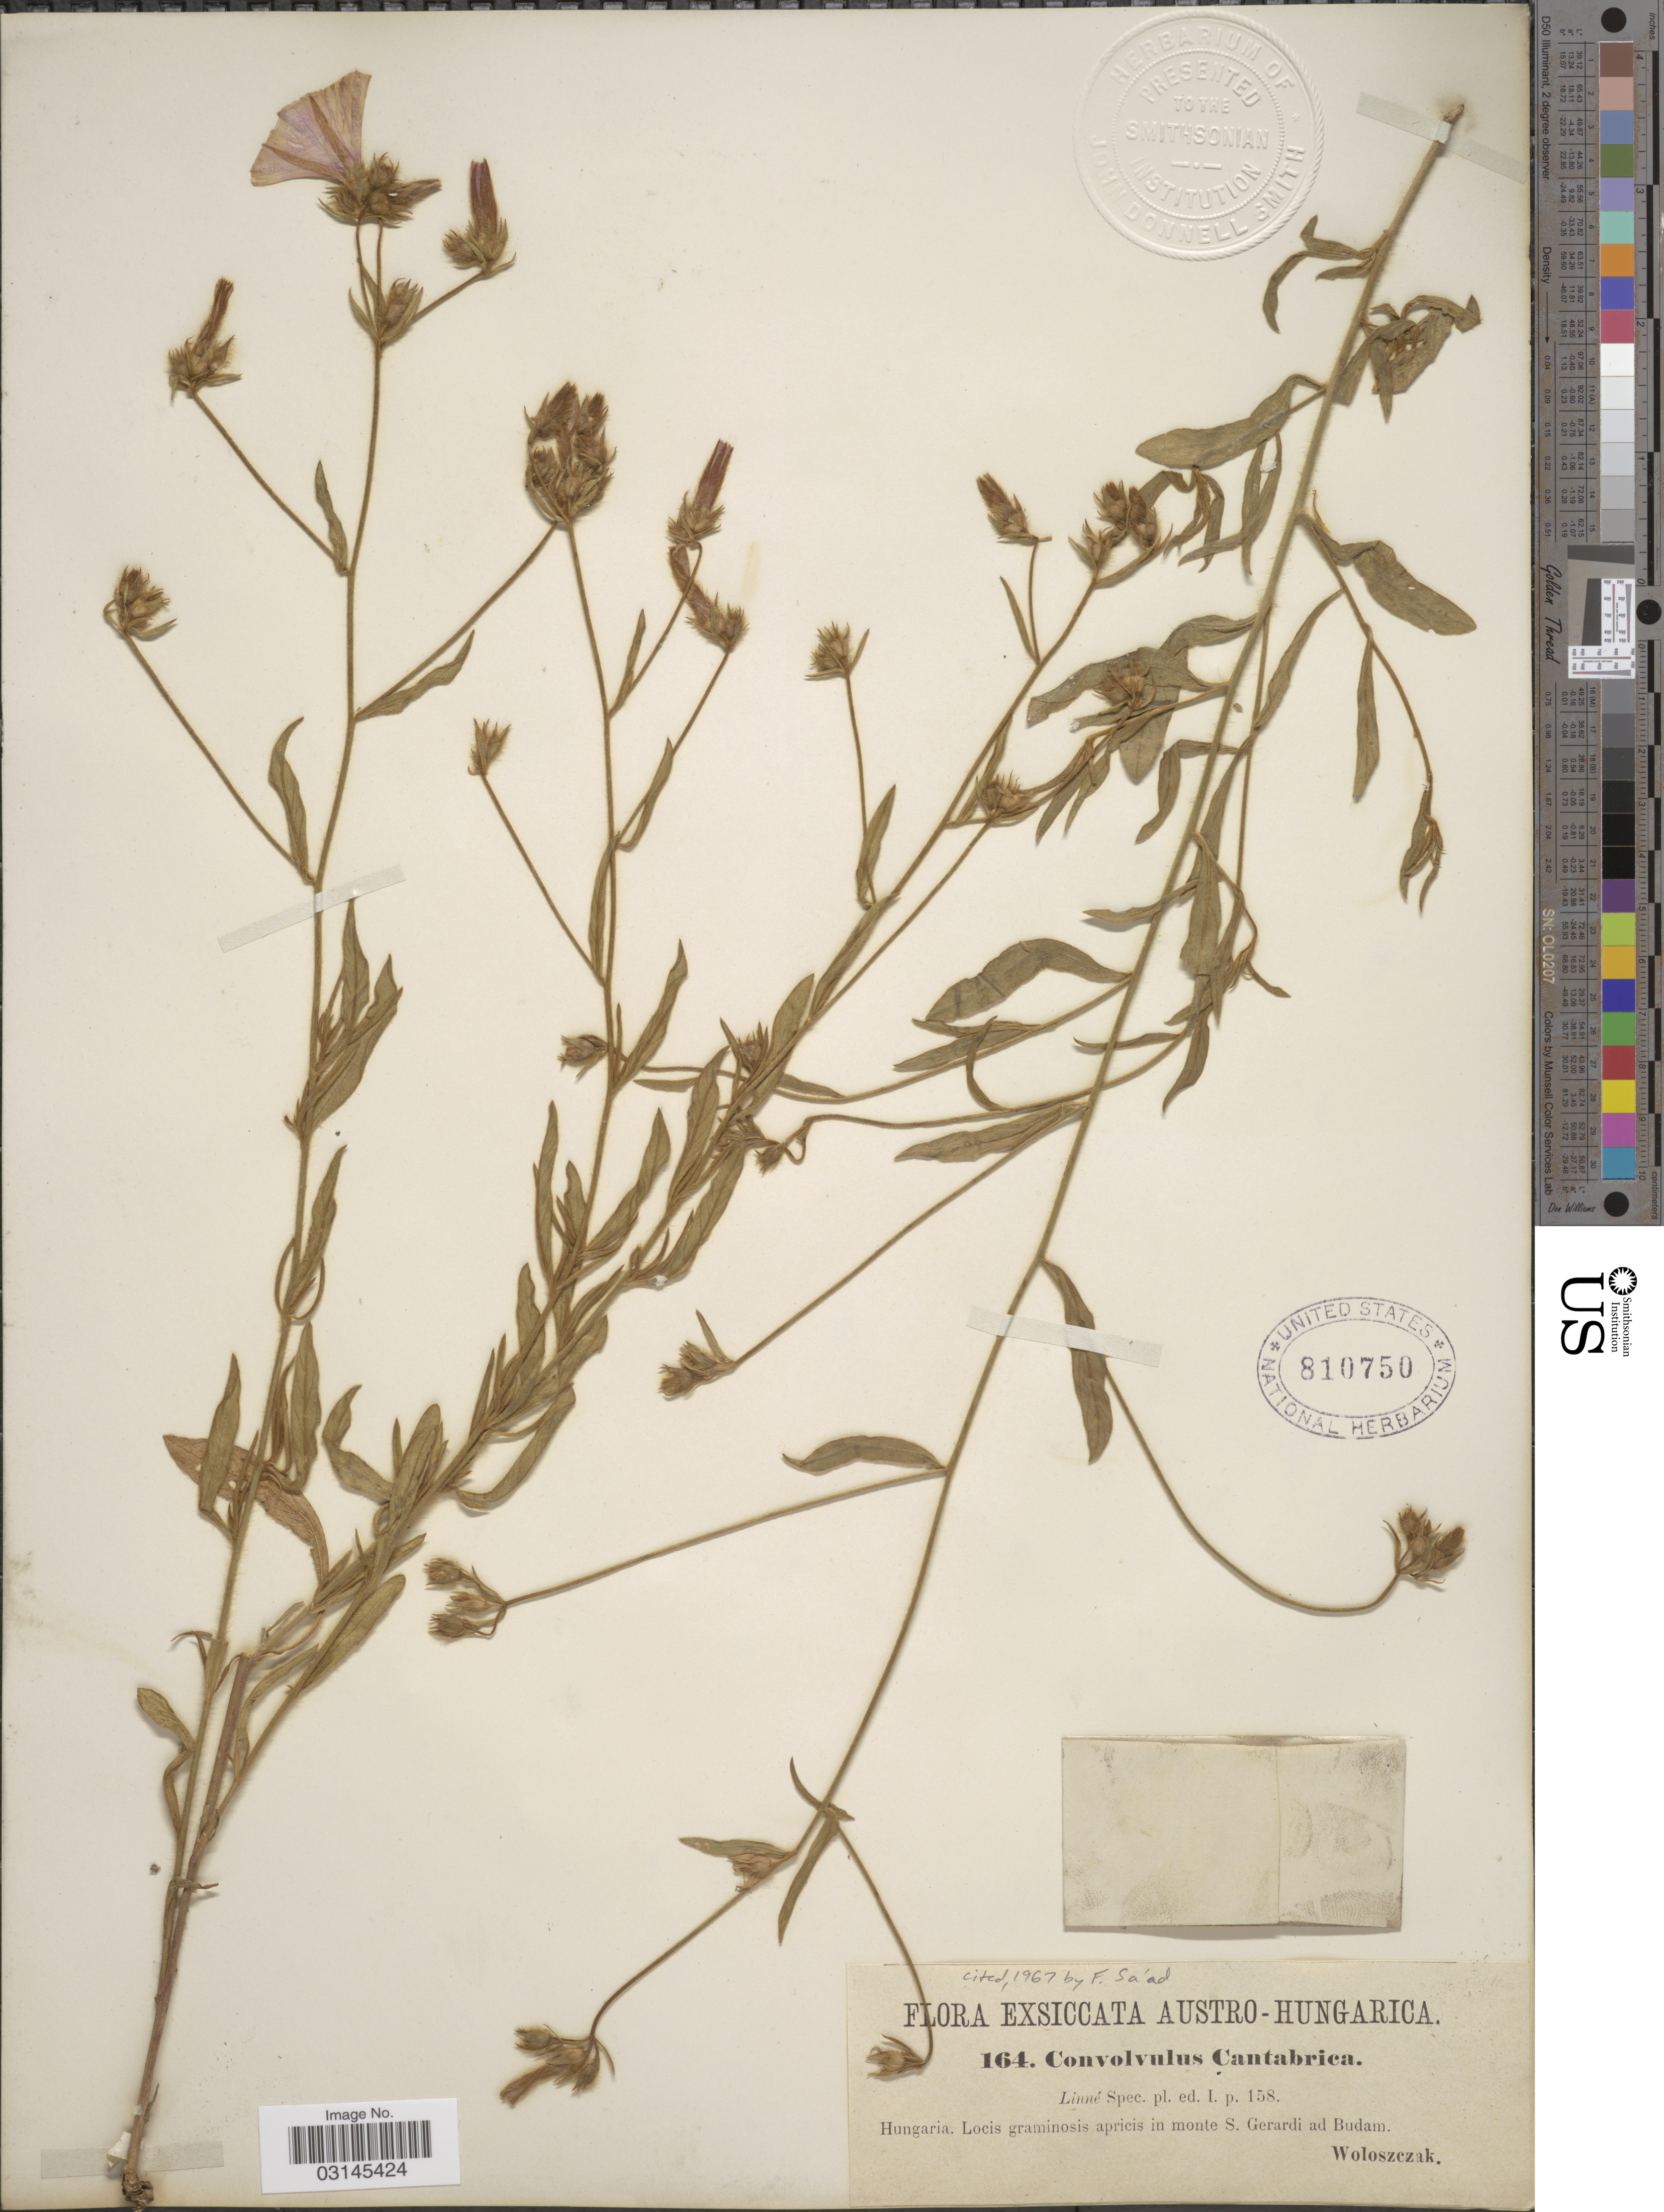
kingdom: Plantae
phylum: Tracheophyta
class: Magnoliopsida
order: Solanales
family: Convolvulaceae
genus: Convolvulus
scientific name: Convolvulus cantabrica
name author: L.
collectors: Woloszczak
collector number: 164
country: Hungary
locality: Austro-Hungarica. Monte S. Gerardi ad Budam.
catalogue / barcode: US 810750